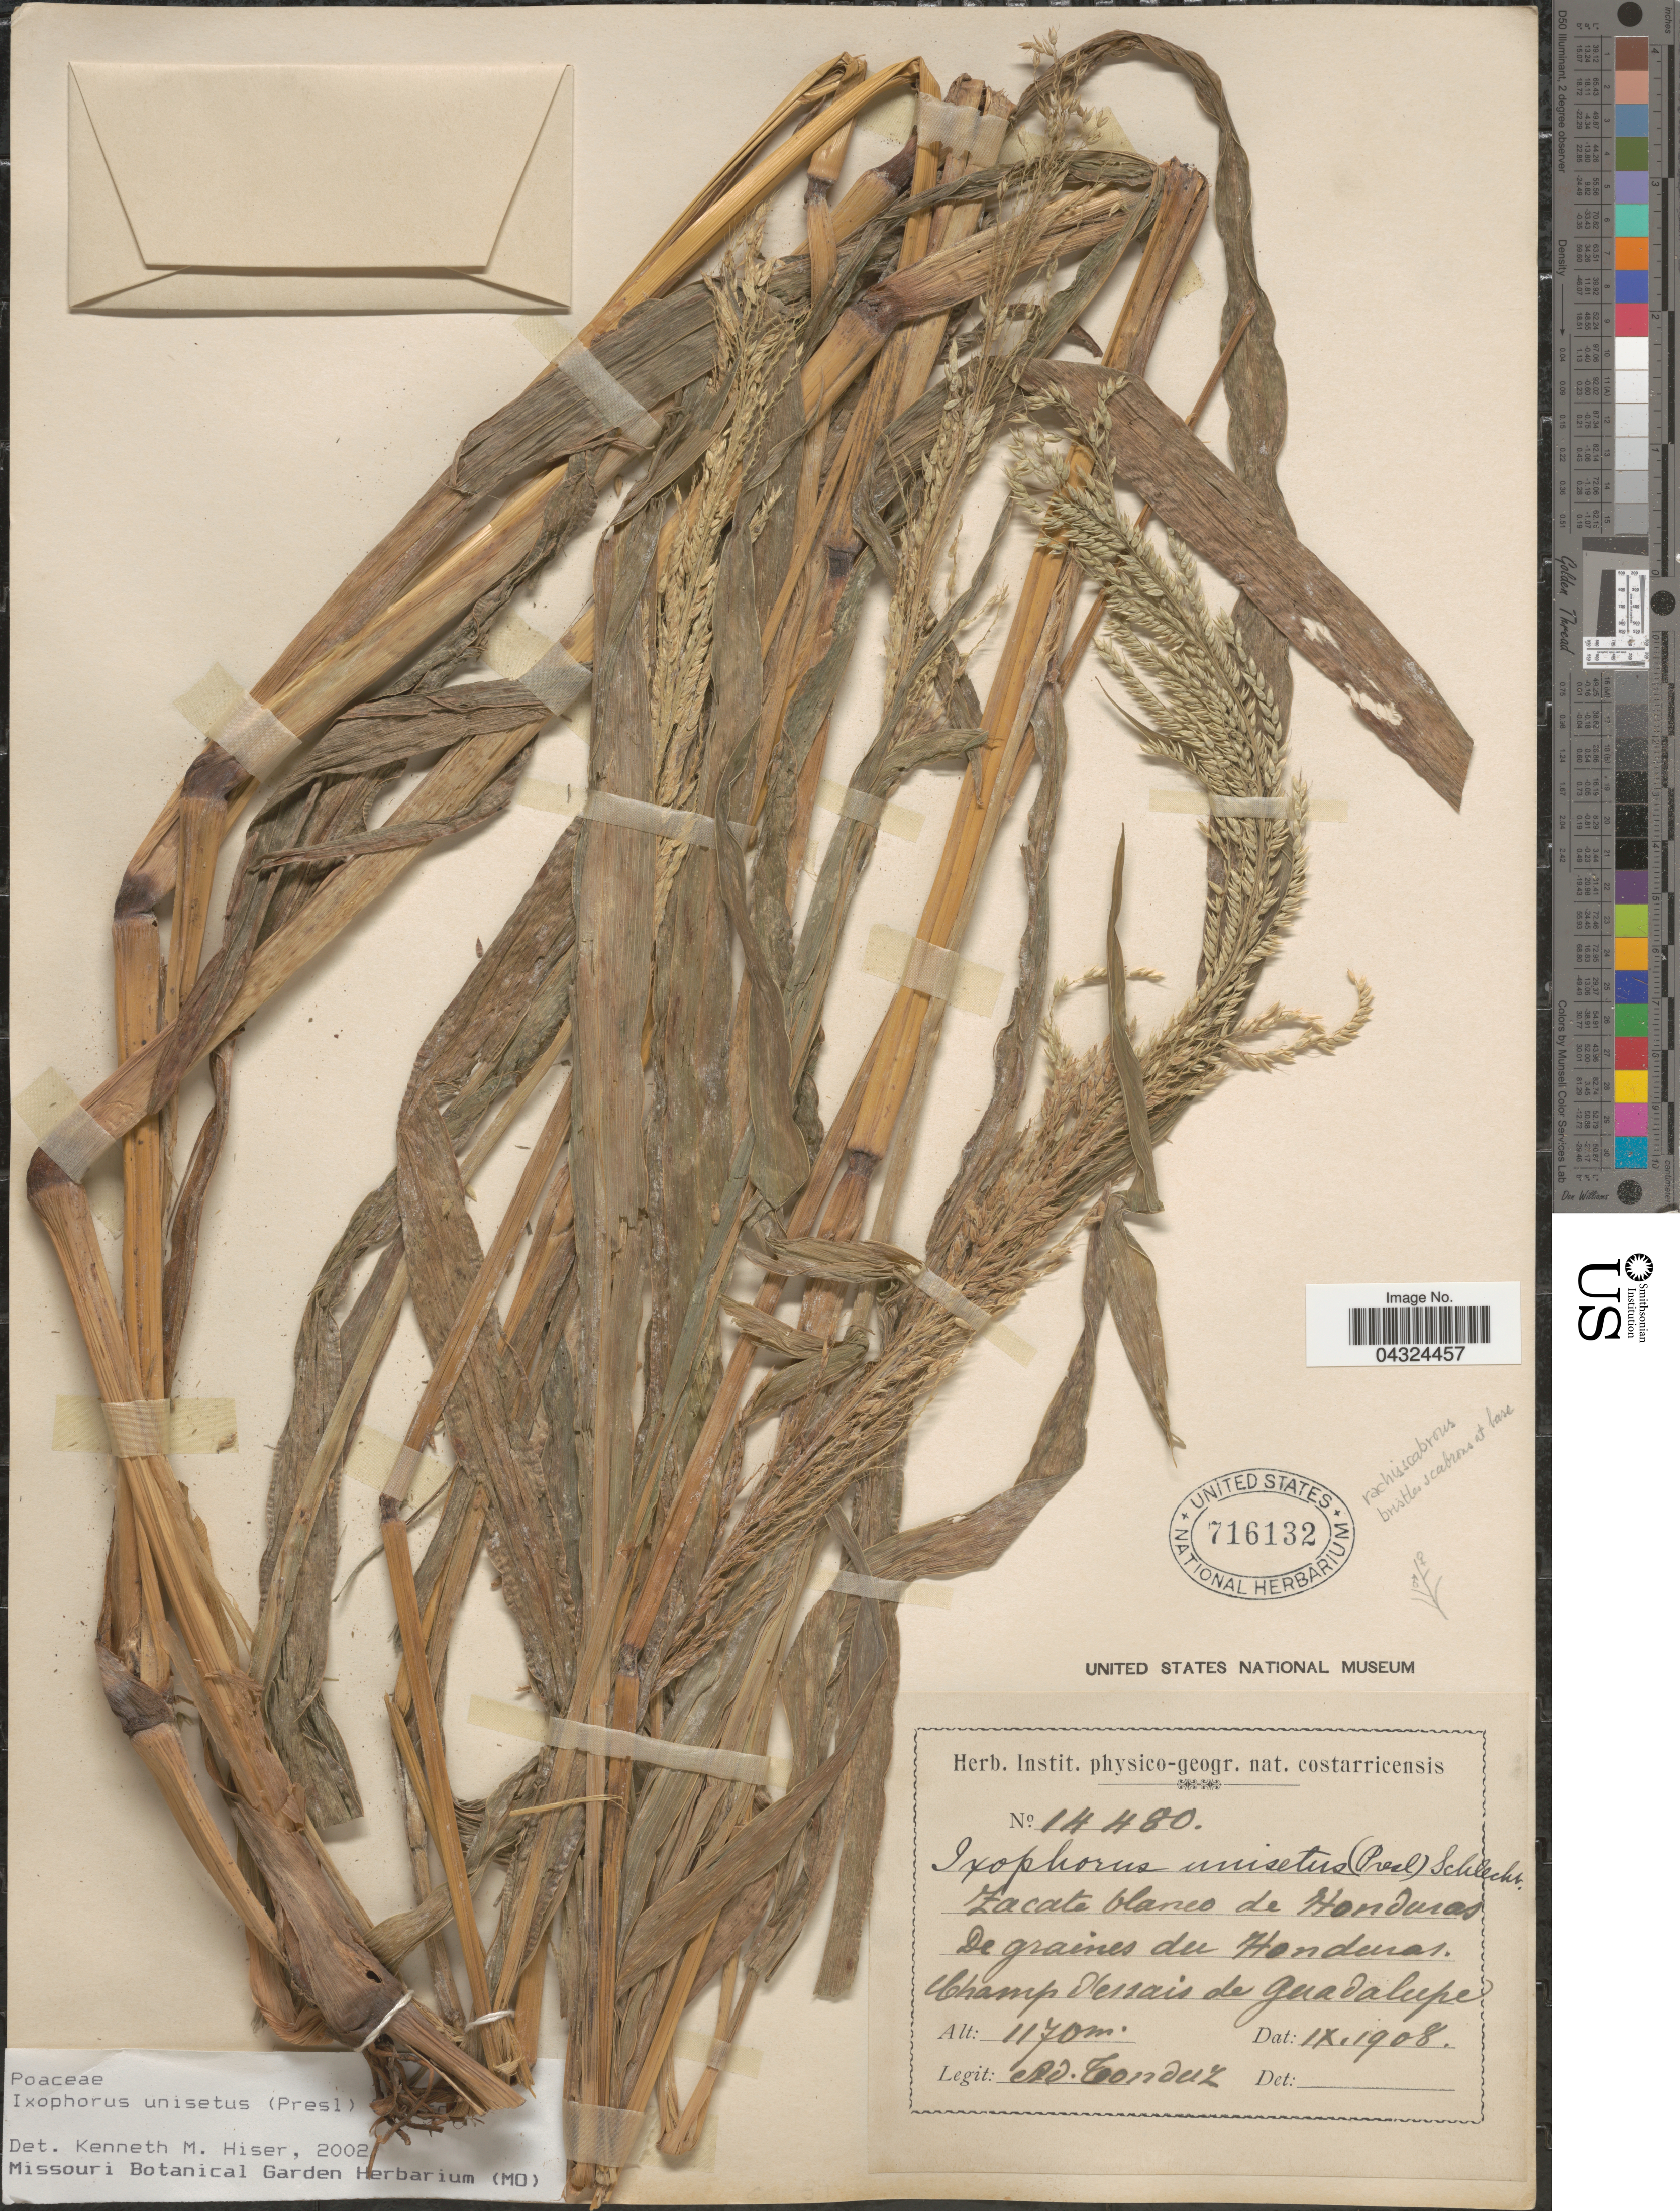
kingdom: Plantae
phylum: Tracheophyta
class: Liliopsida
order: Poales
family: Poaceae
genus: Ixophorus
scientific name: Ixophorus unisetus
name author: (J. Presl) Schltdl.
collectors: A. Tonduz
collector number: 144480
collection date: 1908-09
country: Honduras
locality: Zacate blanco de Hondura De graines du Honduras. Champ dessais de Guadalupe.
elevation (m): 1170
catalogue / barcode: US 716132